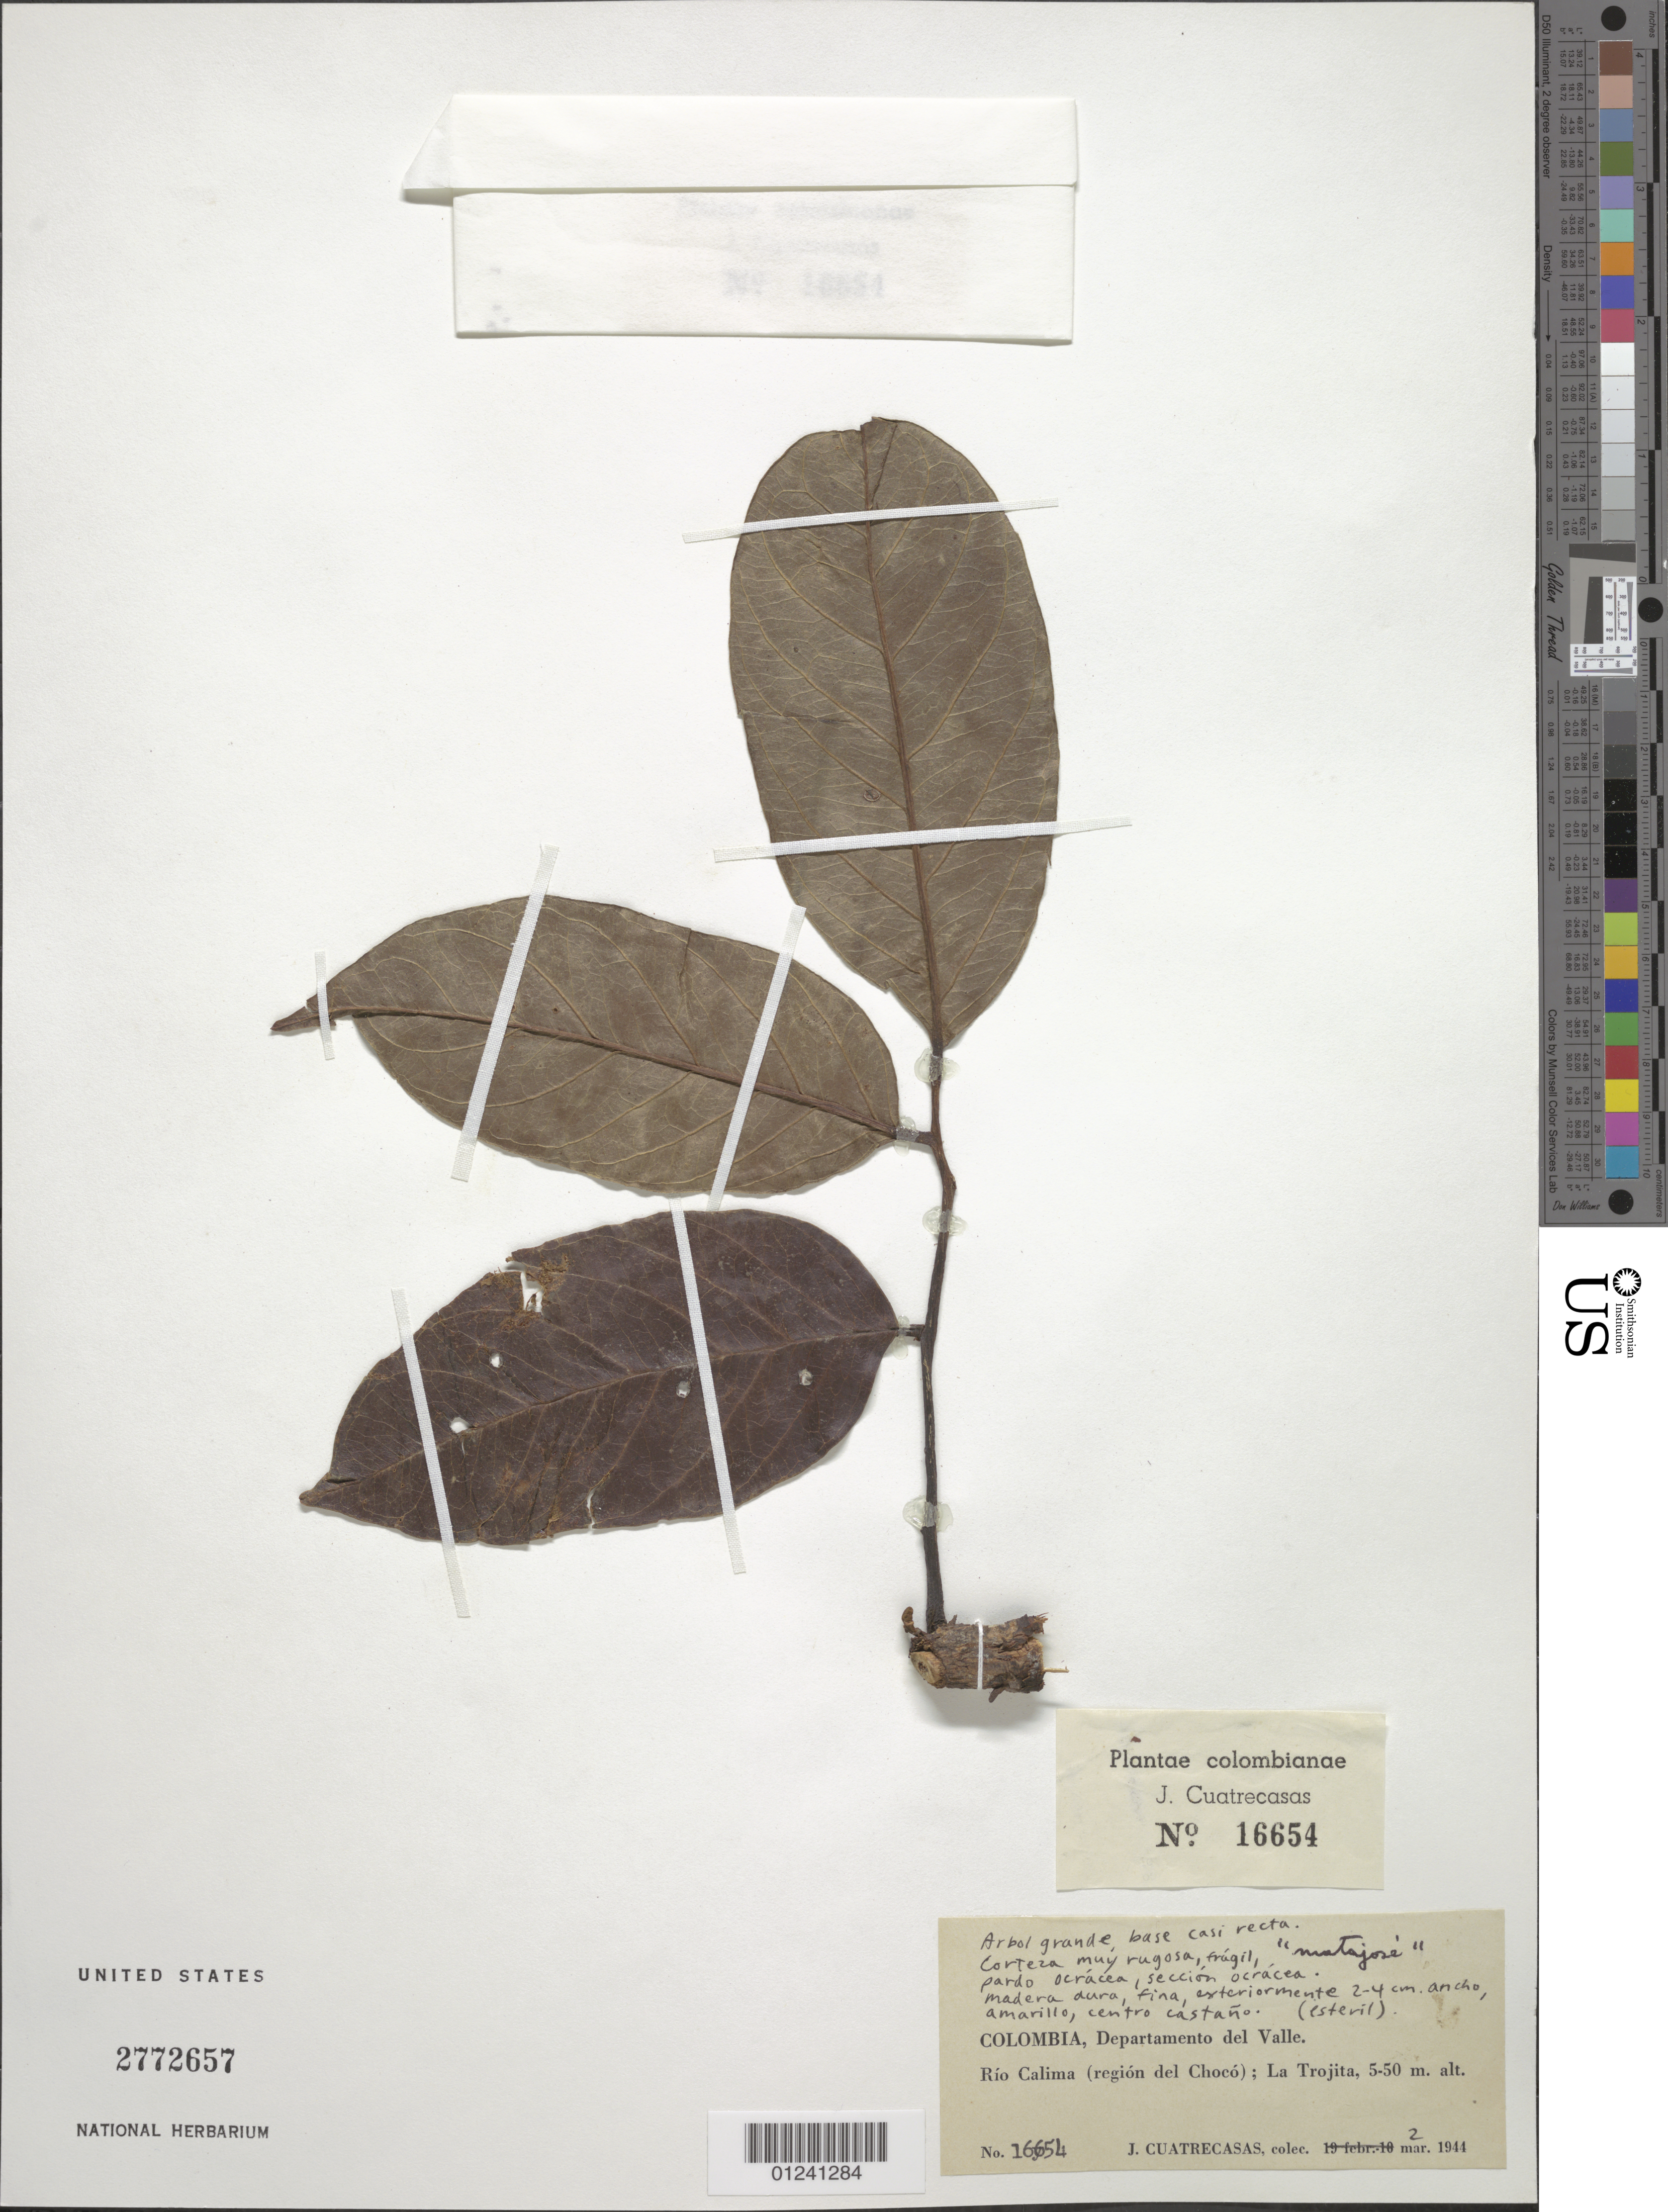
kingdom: Plantae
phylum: Tracheophyta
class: Magnoliopsida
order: Fabales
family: Fabaceae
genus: Diplotropis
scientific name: Diplotropis sp.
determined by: Trujillo, A. M.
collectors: J. Cuatrecasas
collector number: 16654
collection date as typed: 02 Mar 1944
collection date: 1944-03-02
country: Colombia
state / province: Valle del Cauca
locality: Rio Calima, Choco region, La Tojita.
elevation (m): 5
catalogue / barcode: US 2772657